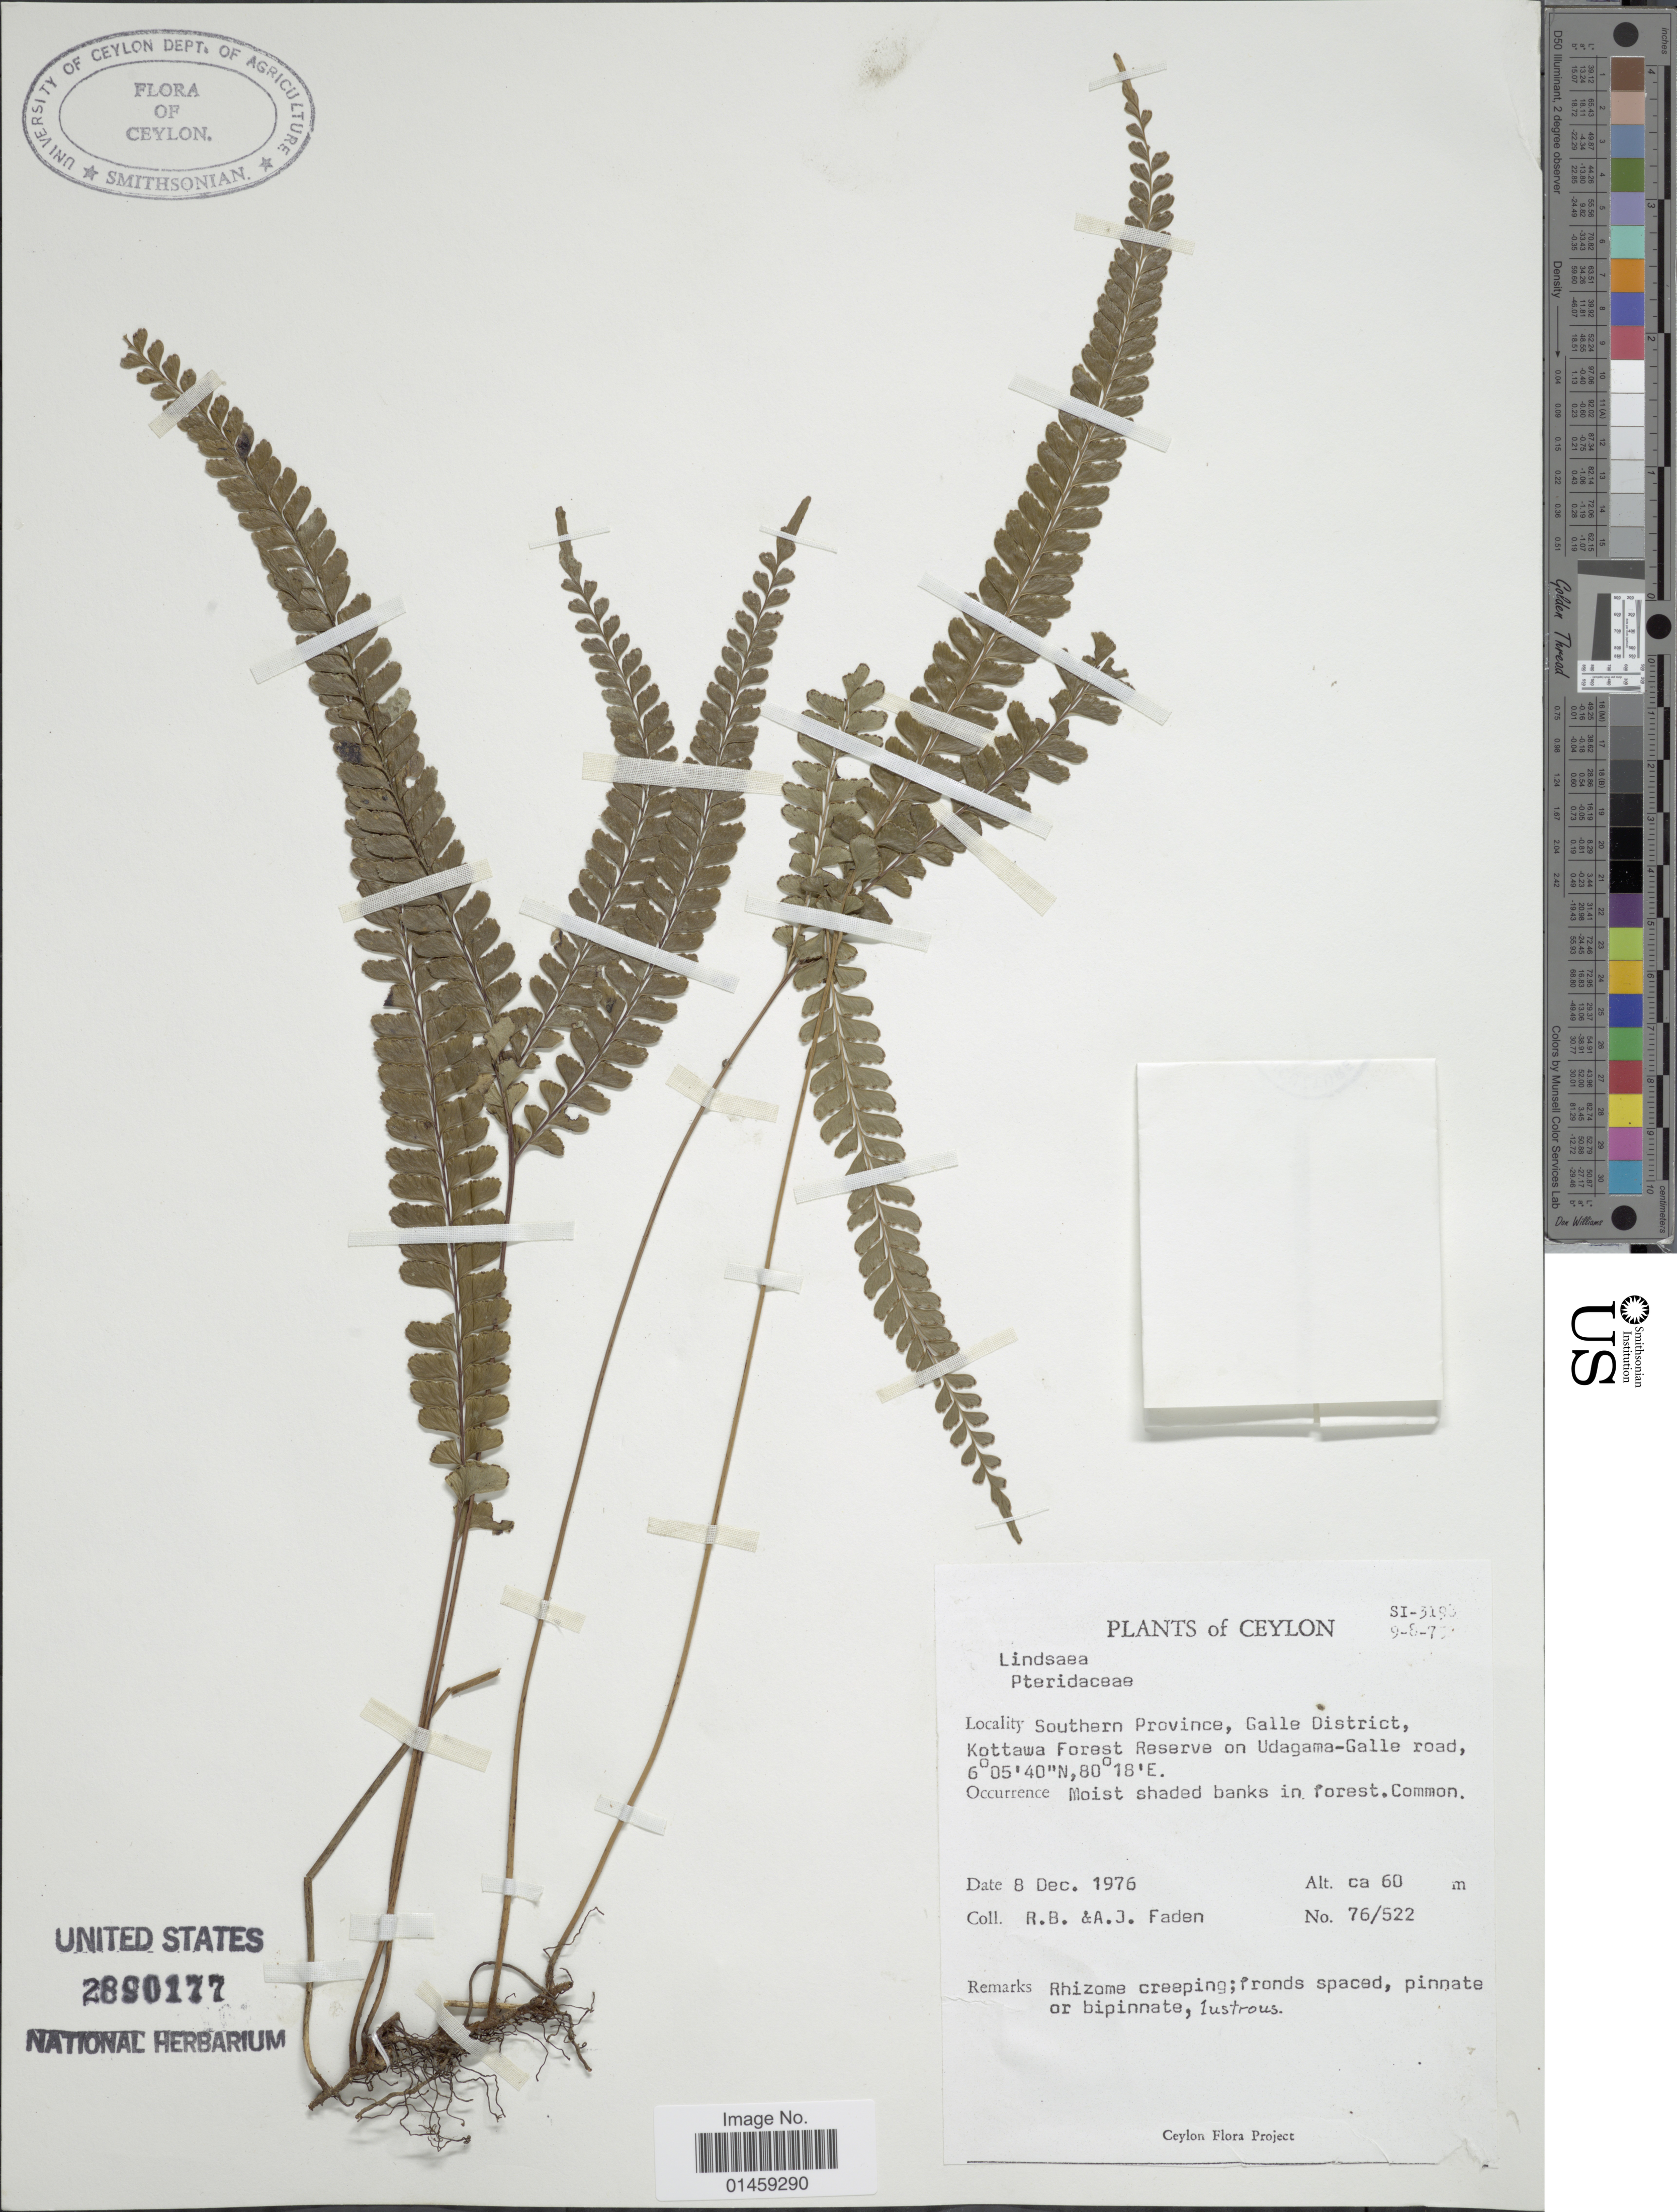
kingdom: Plantae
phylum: Tracheophyta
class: Polypodiopsida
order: Polypodiales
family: Lindsaeaceae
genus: Lindsaea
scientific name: Lindsaea venusta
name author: Kaulf. ex Kuhn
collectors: R. B. Faden & A. J. Faden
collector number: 76/522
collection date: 1976-12-08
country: Sri Lanka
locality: Ceylon. Southern Province, Galle District, Kottawa Forest Reserve on Udagama-Galle road.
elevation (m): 60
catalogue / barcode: US 2890177